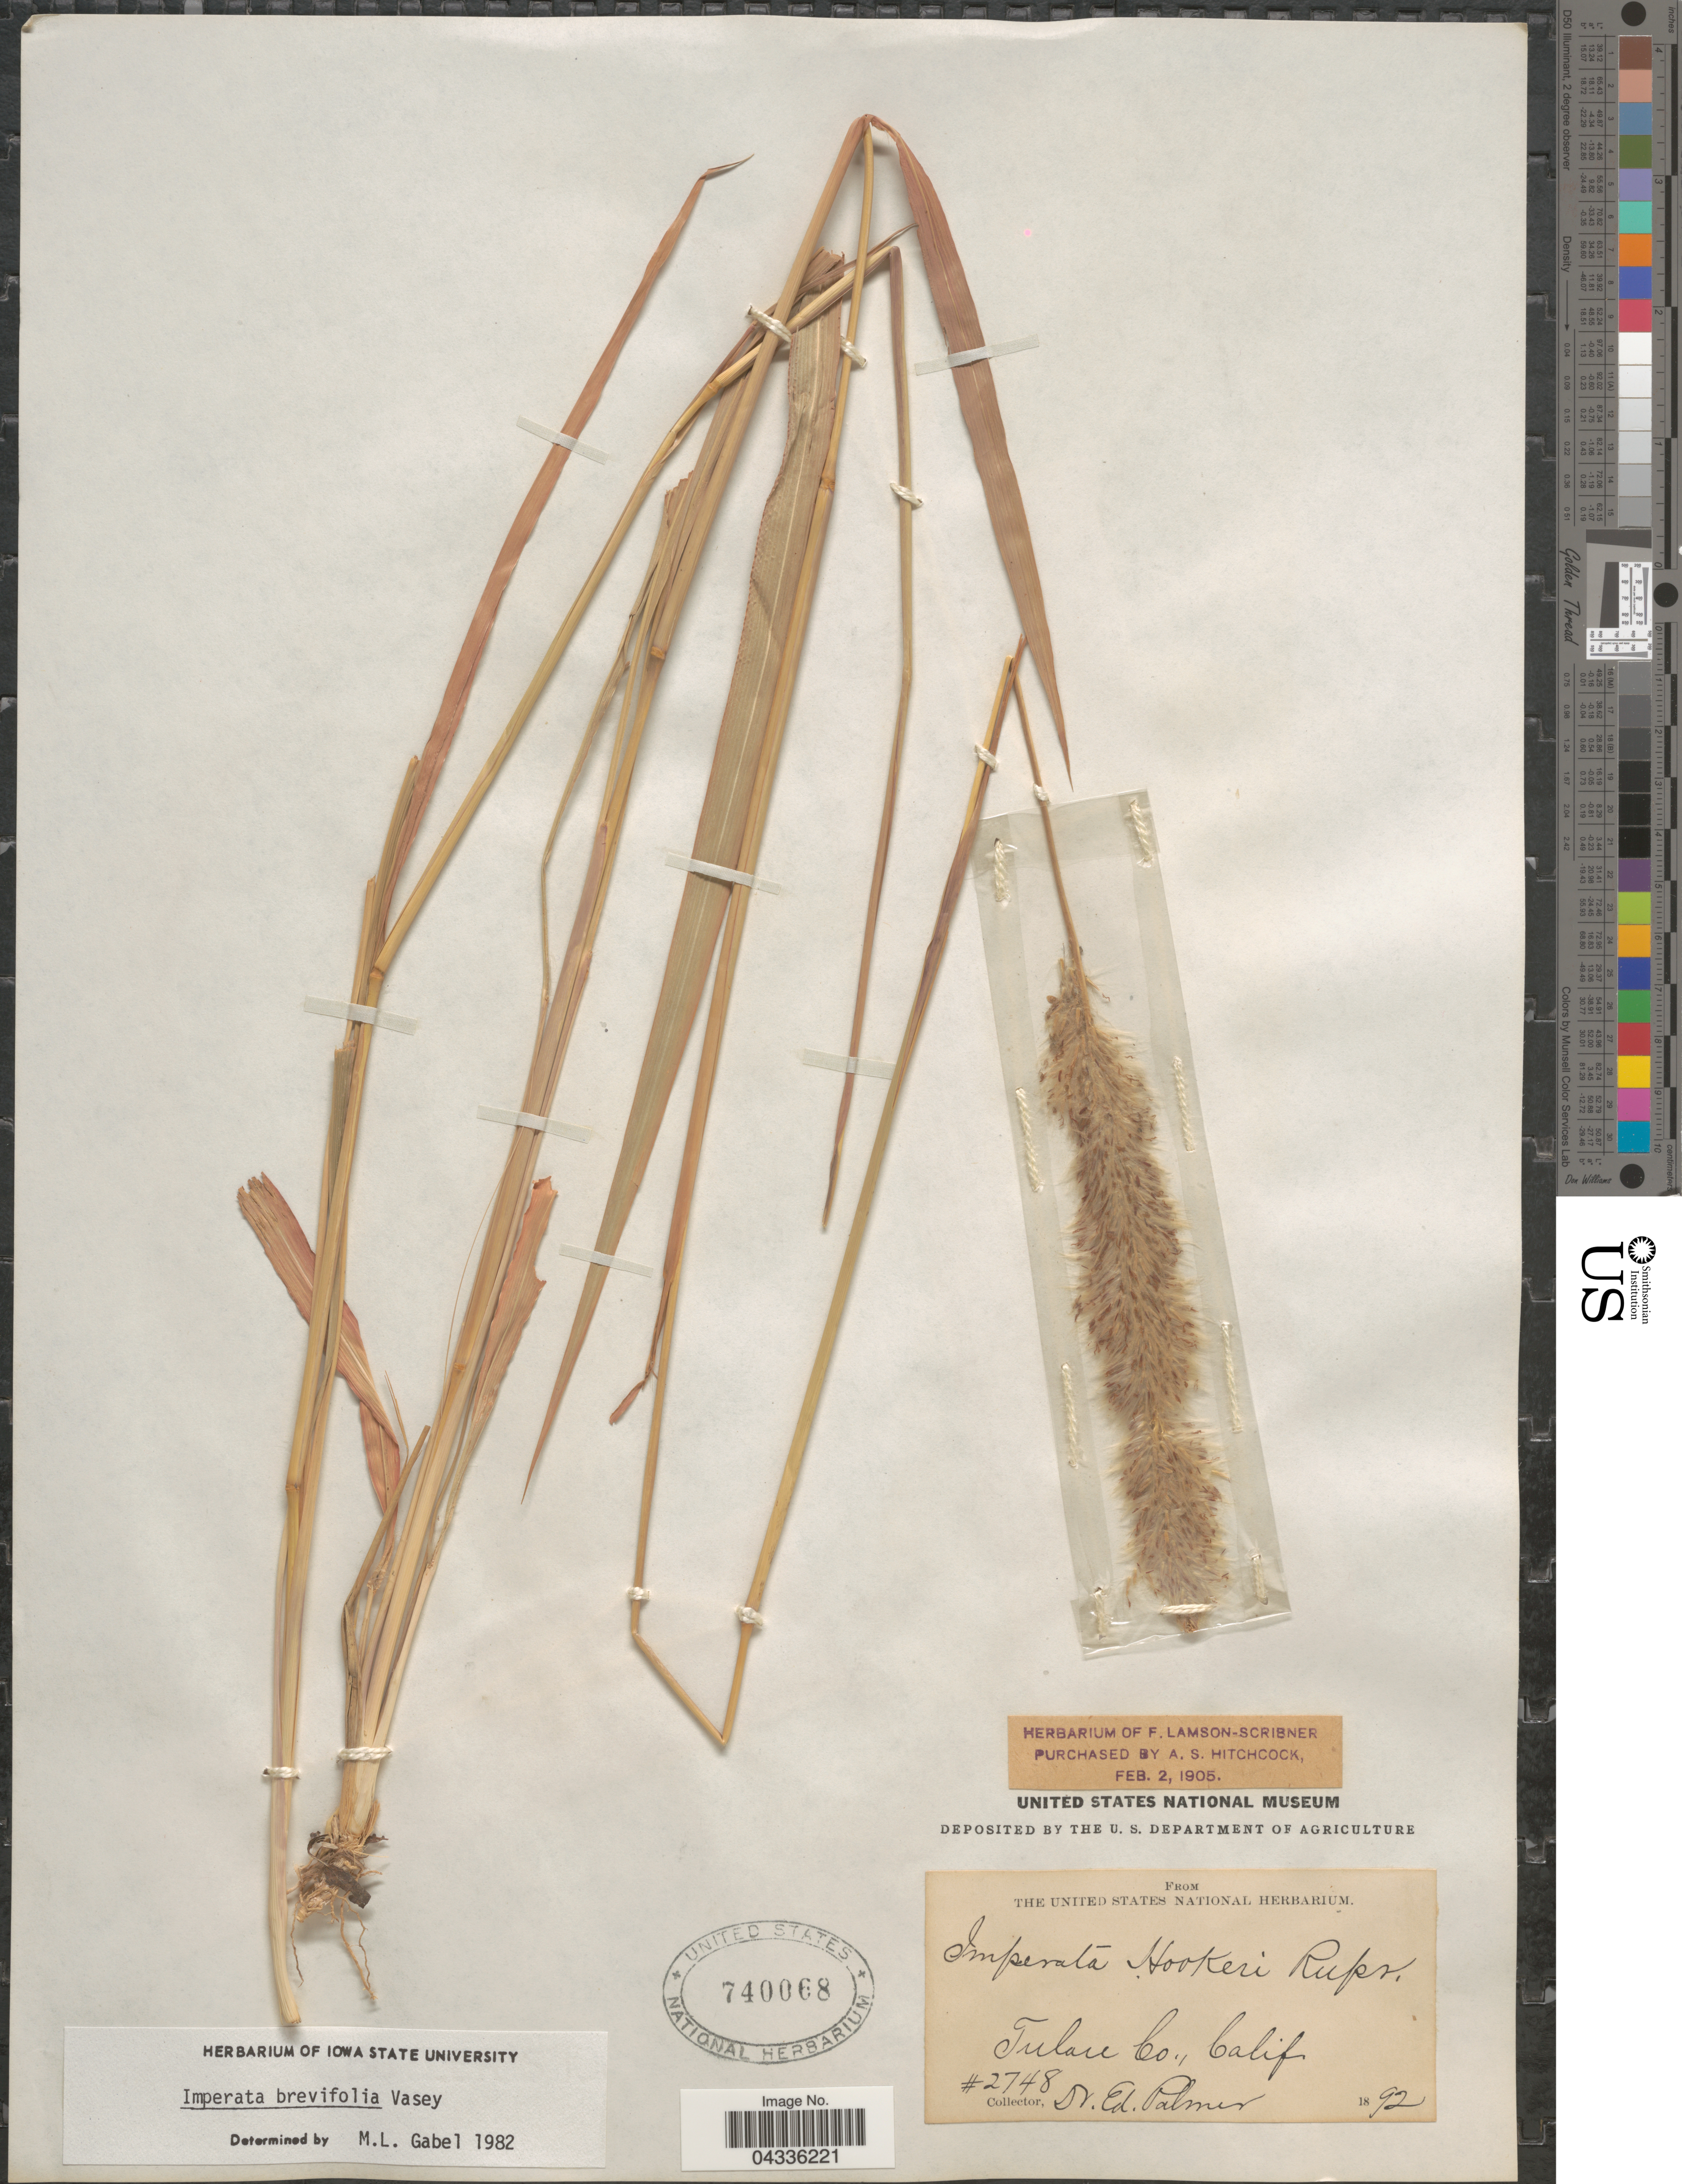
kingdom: Plantae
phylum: Tracheophyta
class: Liliopsida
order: Poales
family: Poaceae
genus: Imperata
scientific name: Imperata brevifolia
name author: Vasey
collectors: E. Palmer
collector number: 2748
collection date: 1892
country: United States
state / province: California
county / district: Tulare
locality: Tulare Co.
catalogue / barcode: US 740068